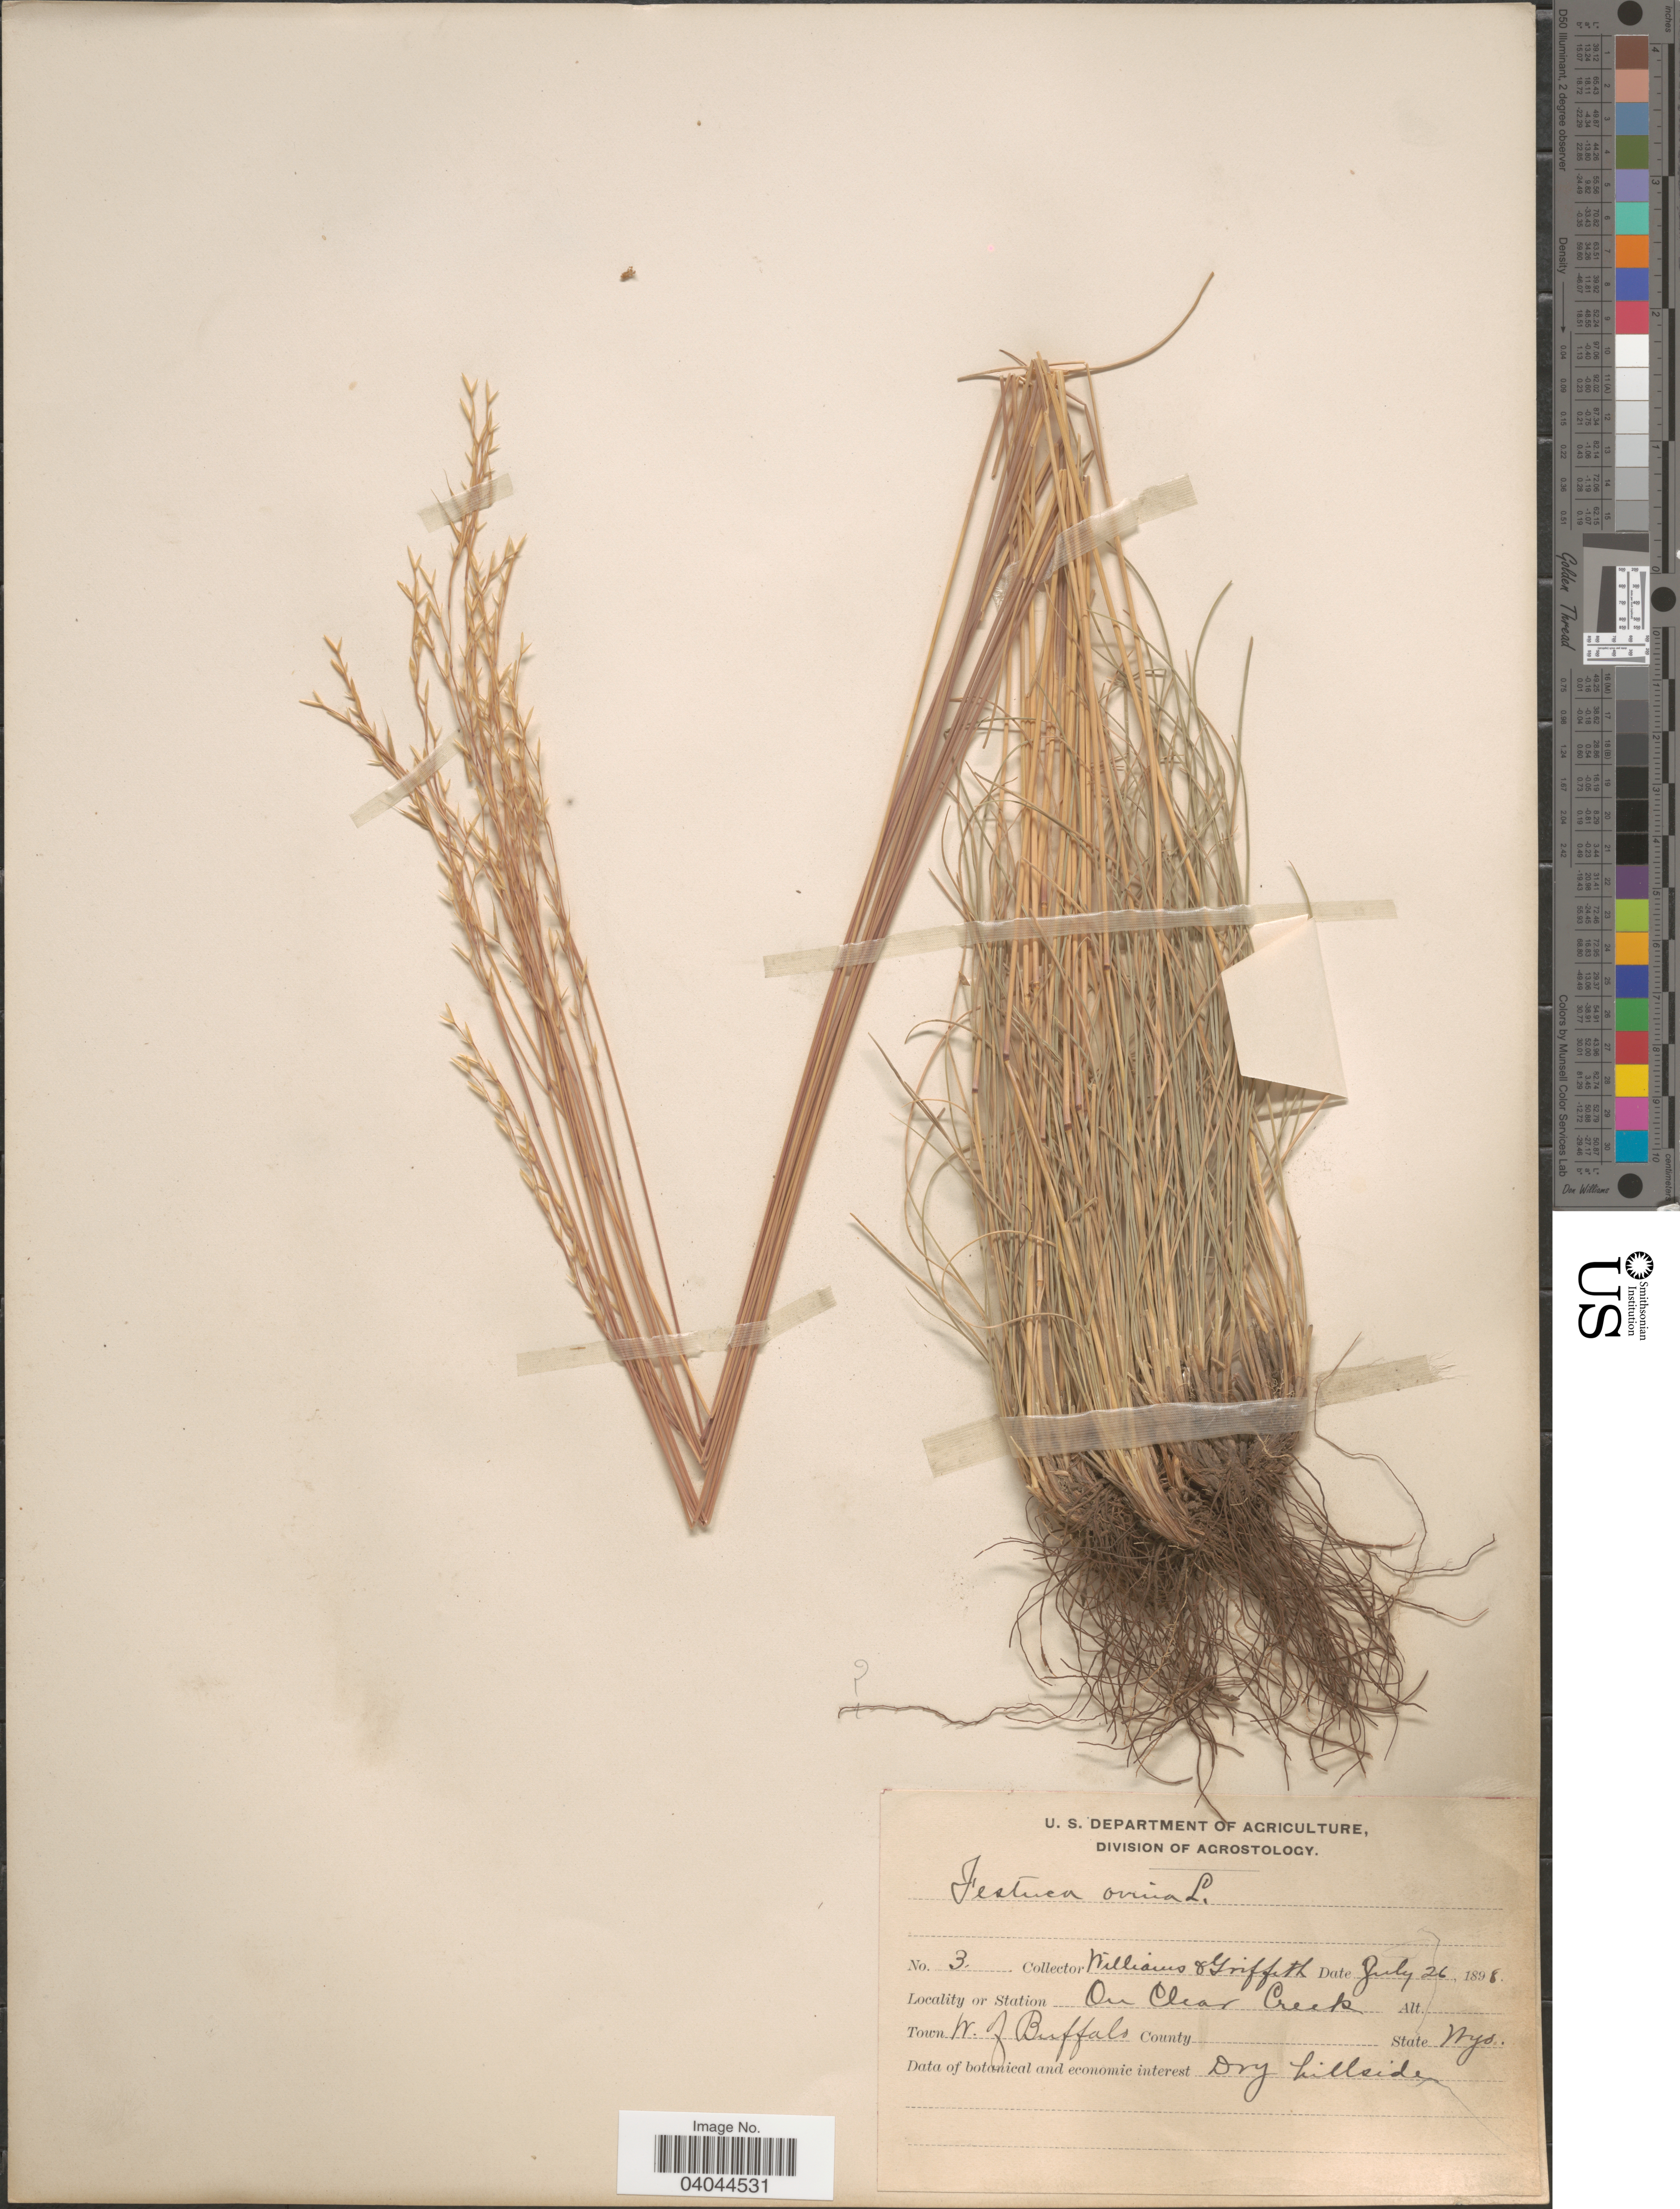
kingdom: Plantae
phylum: Tracheophyta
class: Liliopsida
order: Poales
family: Poaceae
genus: Festuca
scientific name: Festuca ovina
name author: L.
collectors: -- Williams & -- Griffiths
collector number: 3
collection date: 1898-07-26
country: United States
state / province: Wyoming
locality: Station On Clear Creek. Town W. of Buffalo.